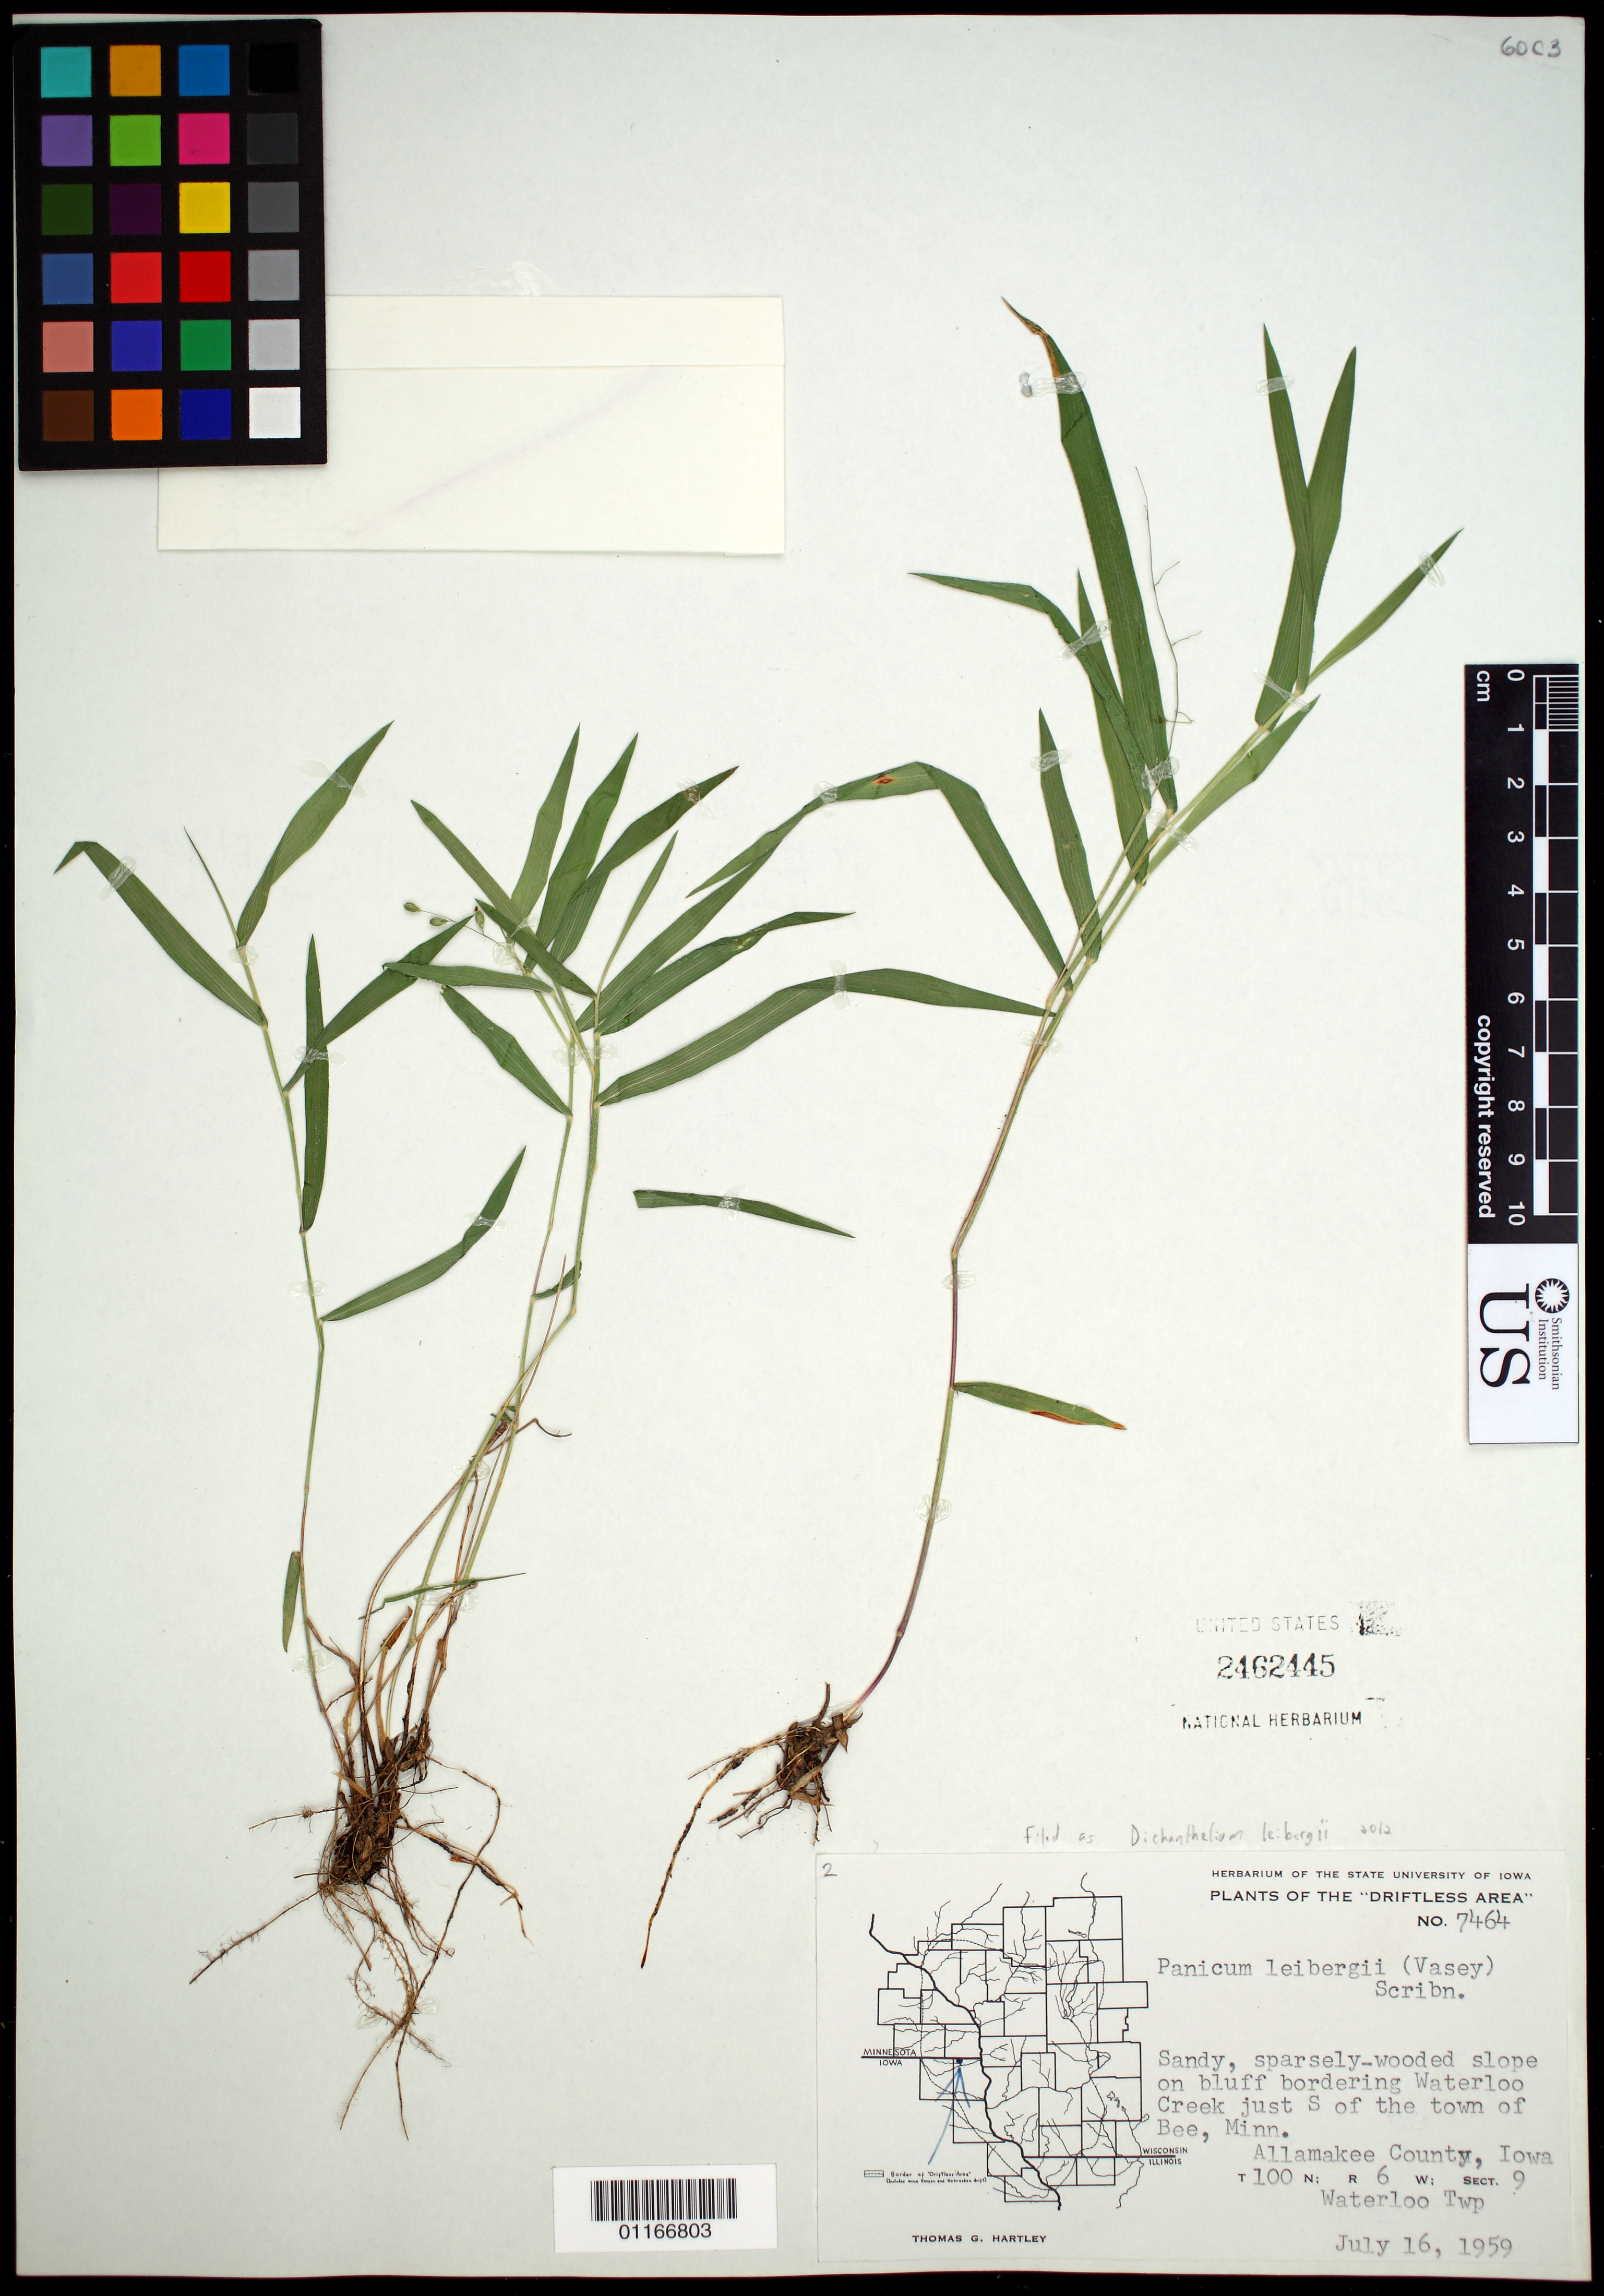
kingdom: Plantae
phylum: Tracheophyta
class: Liliopsida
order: Poales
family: Poaceae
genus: Dichanthelium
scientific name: Dichanthelium leibergii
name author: (Vasey) Gould & C.A. Clark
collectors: T. G. Hartley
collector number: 7464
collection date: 1959-07-16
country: United States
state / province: Iowa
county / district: Allamakee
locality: Just south of the town of Bee, Minnesota T100N, R6W, Sect. 9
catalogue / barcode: US 2462445